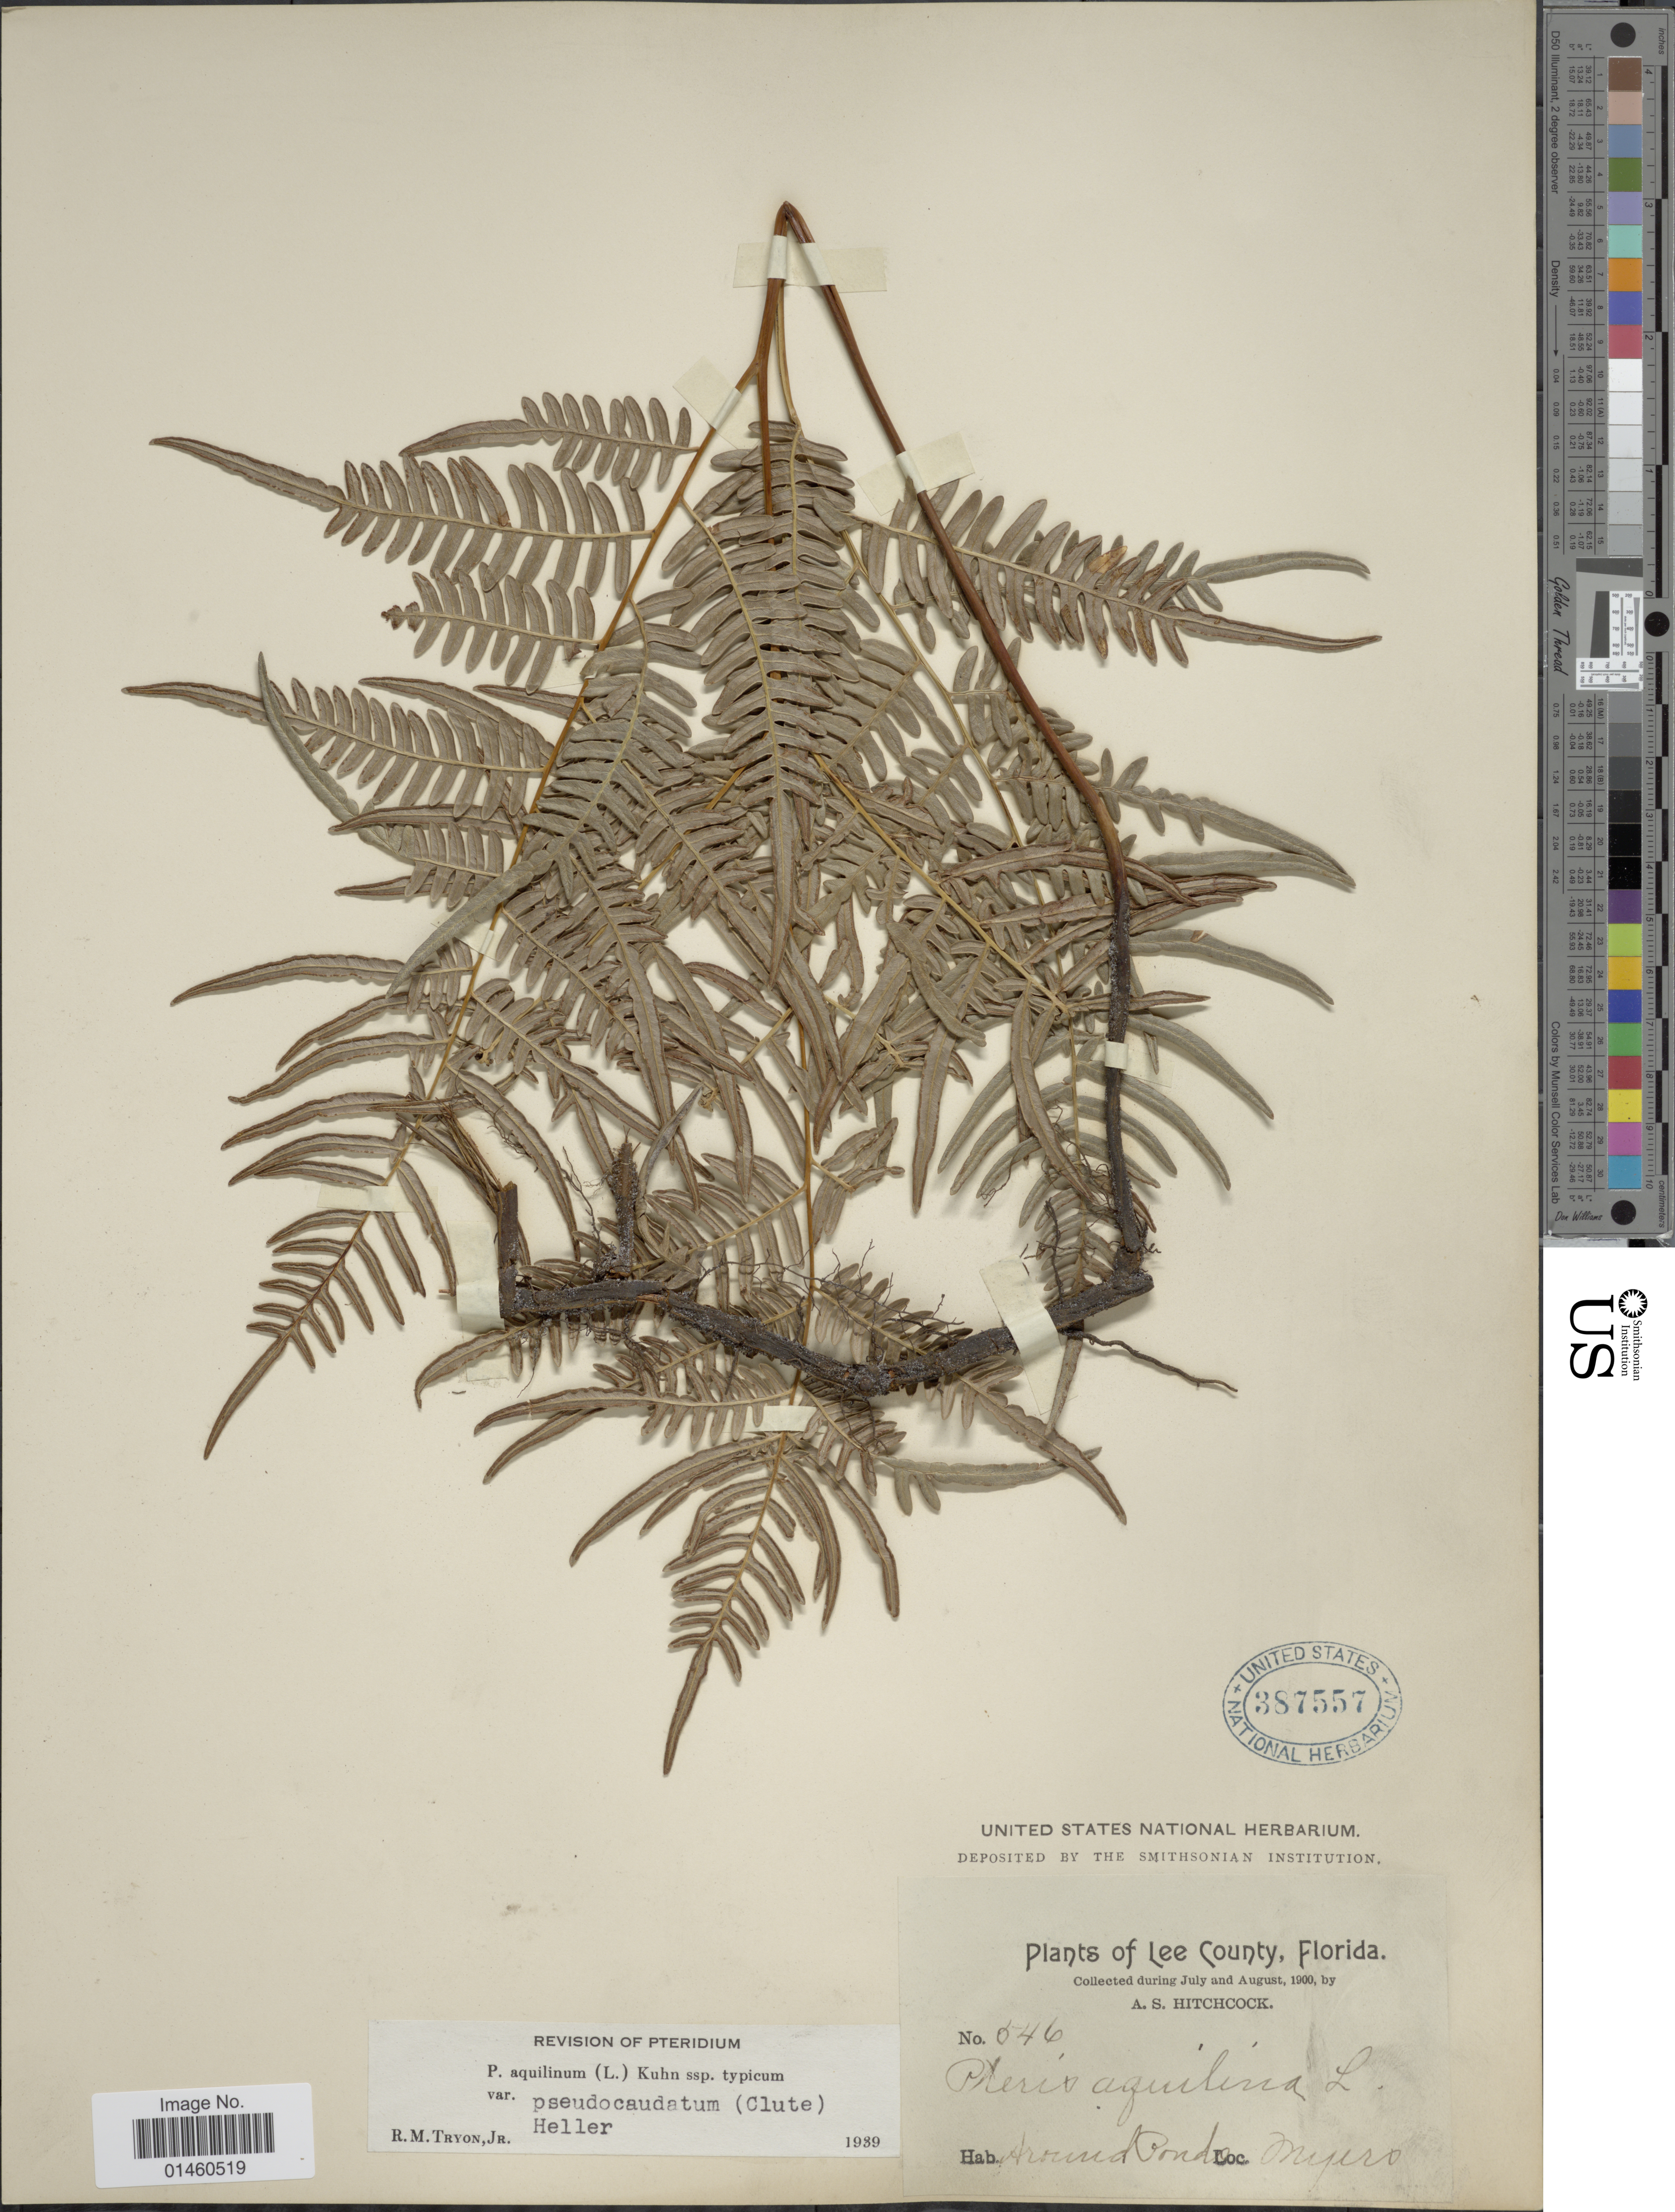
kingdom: Plantae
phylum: Tracheophyta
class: Polypodiopsida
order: Polypodiales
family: Dennstaedtiaceae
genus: Pteridium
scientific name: Pteridium aquilinum var. pseudocaudatum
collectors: A. S. Hitchcock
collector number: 546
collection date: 1900-07/1900-08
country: United States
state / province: Florida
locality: Lee County, around Pond, Myers.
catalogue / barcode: US 387557